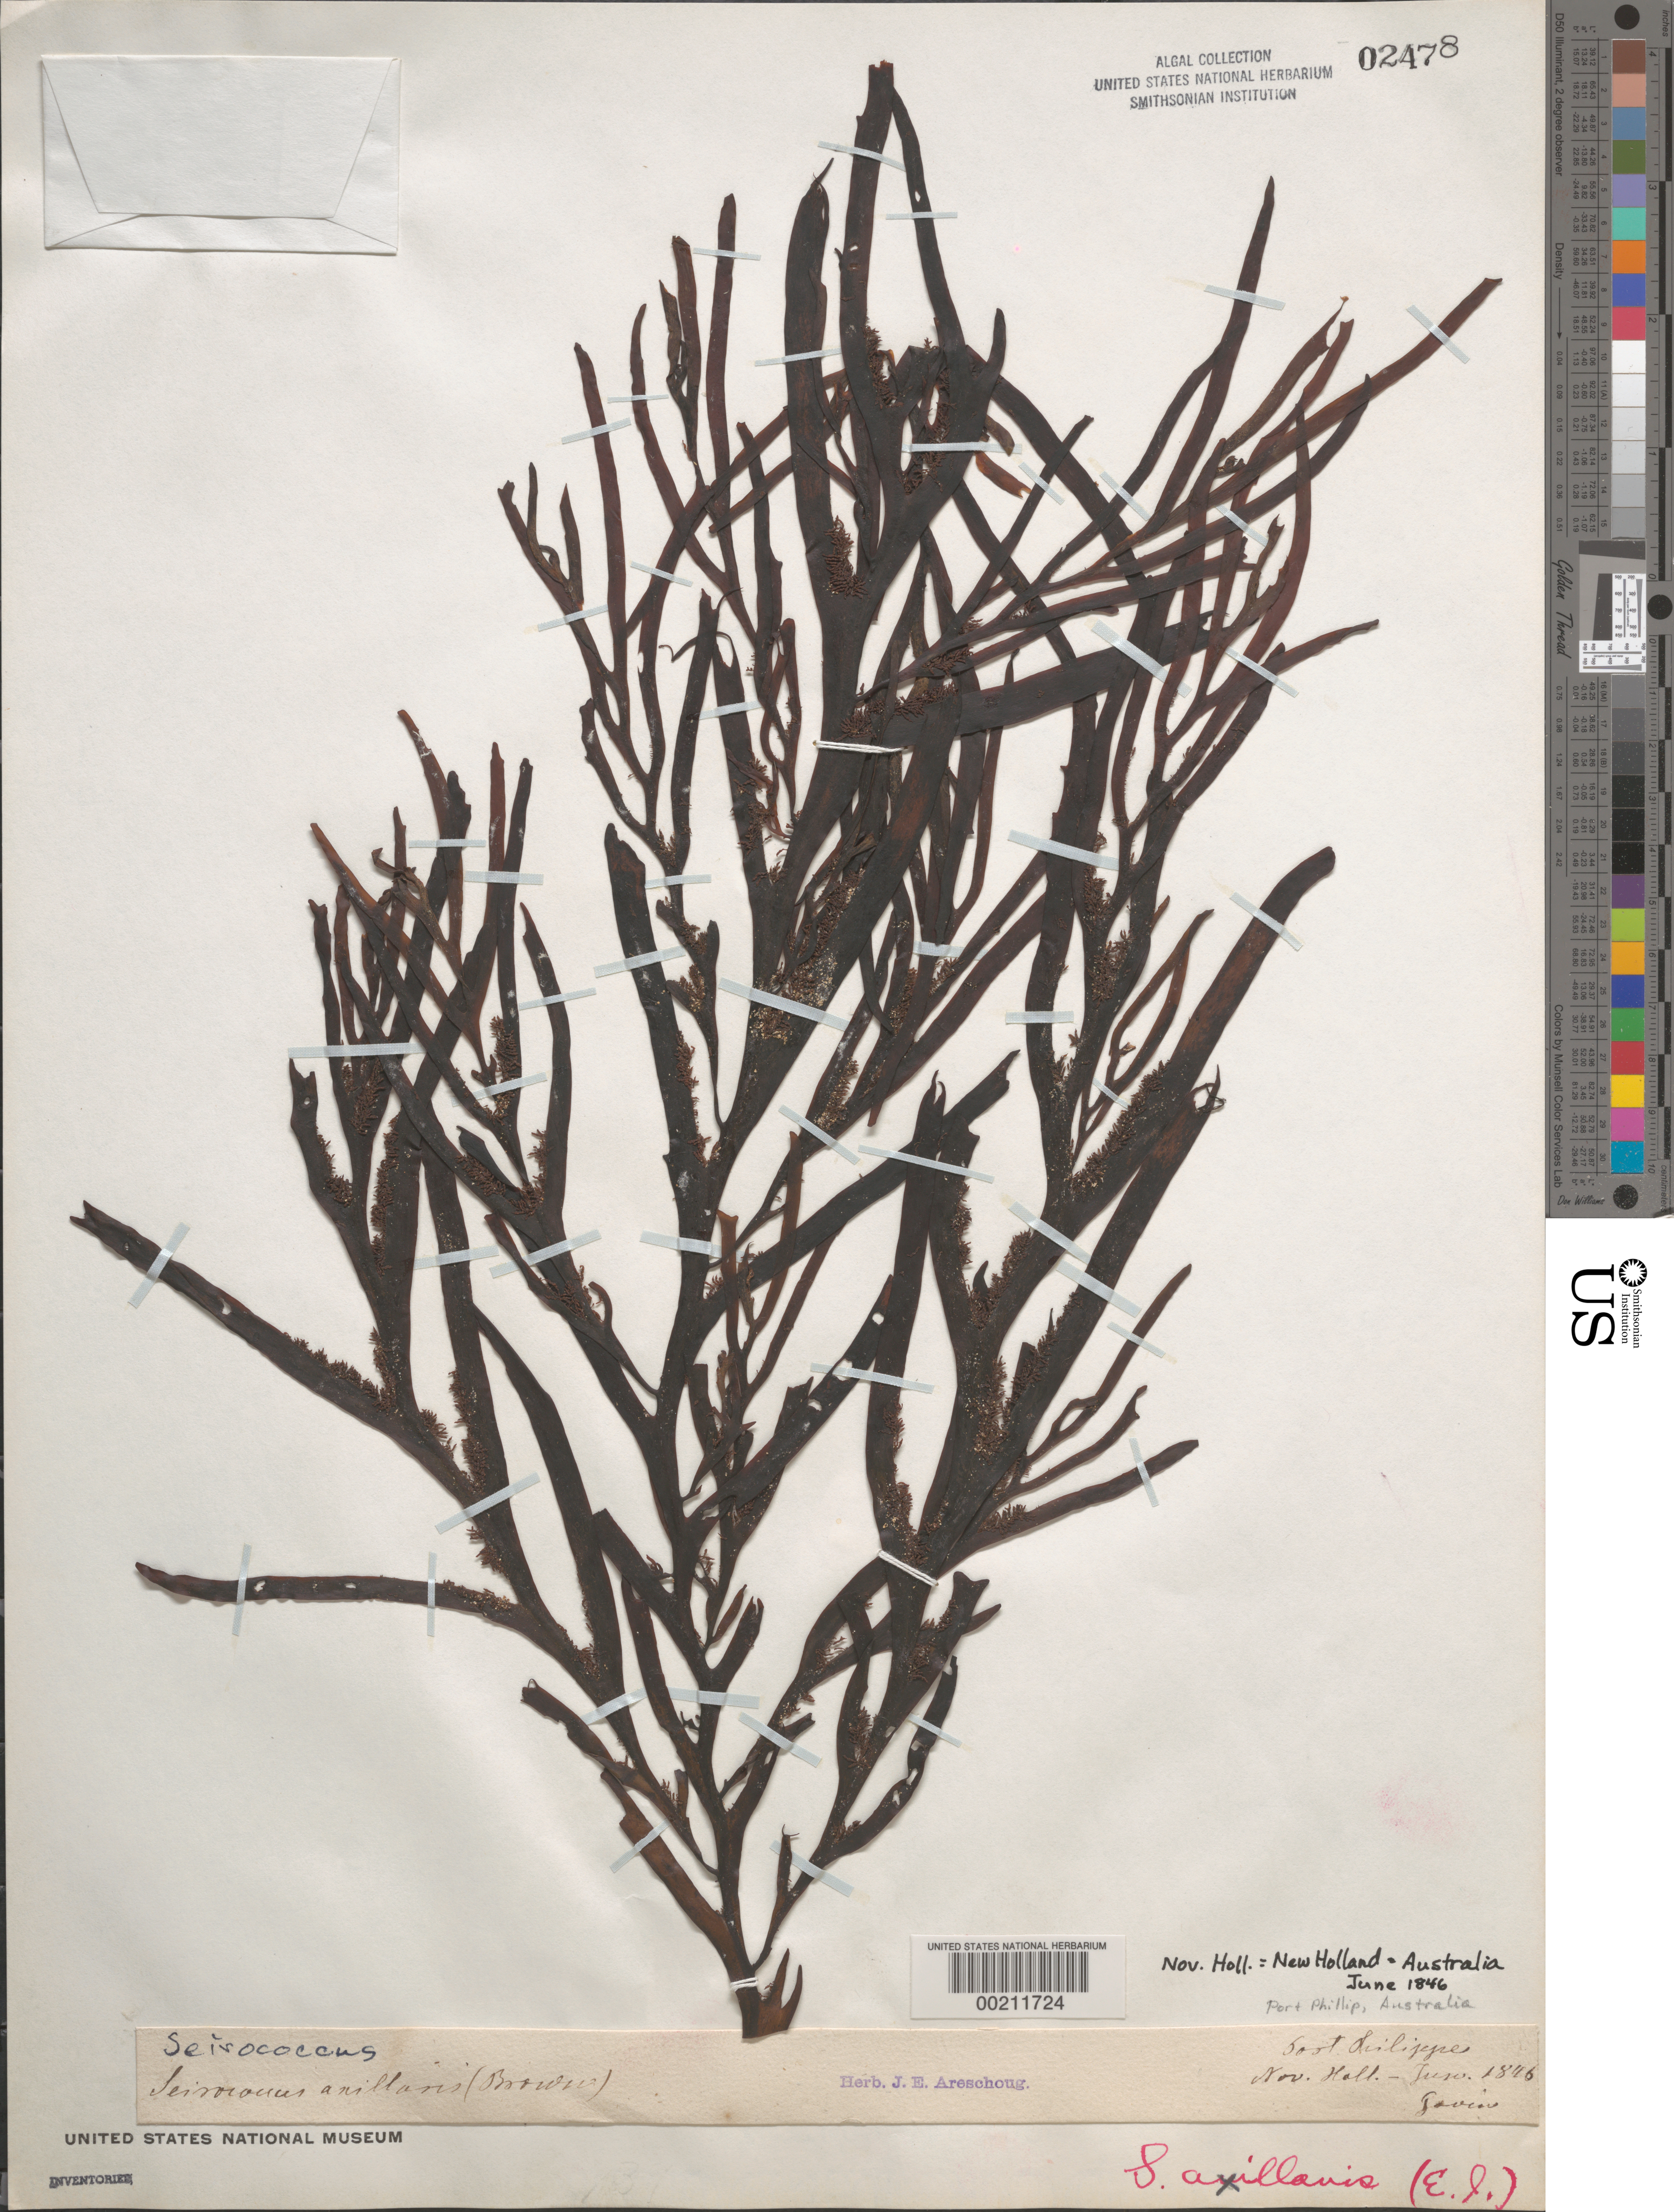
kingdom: Chromista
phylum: Ochrophyta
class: Phaeophyceae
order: Fucales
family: Seirococcaceae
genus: Seirococcus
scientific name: Seirococcus axillaris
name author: (R.Brown ex Turner) Greville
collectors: -. Gavin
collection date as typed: Jun 1846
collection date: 1846-06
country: Australia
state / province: Victoria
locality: Port phillip (port philippe)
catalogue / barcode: US 2478